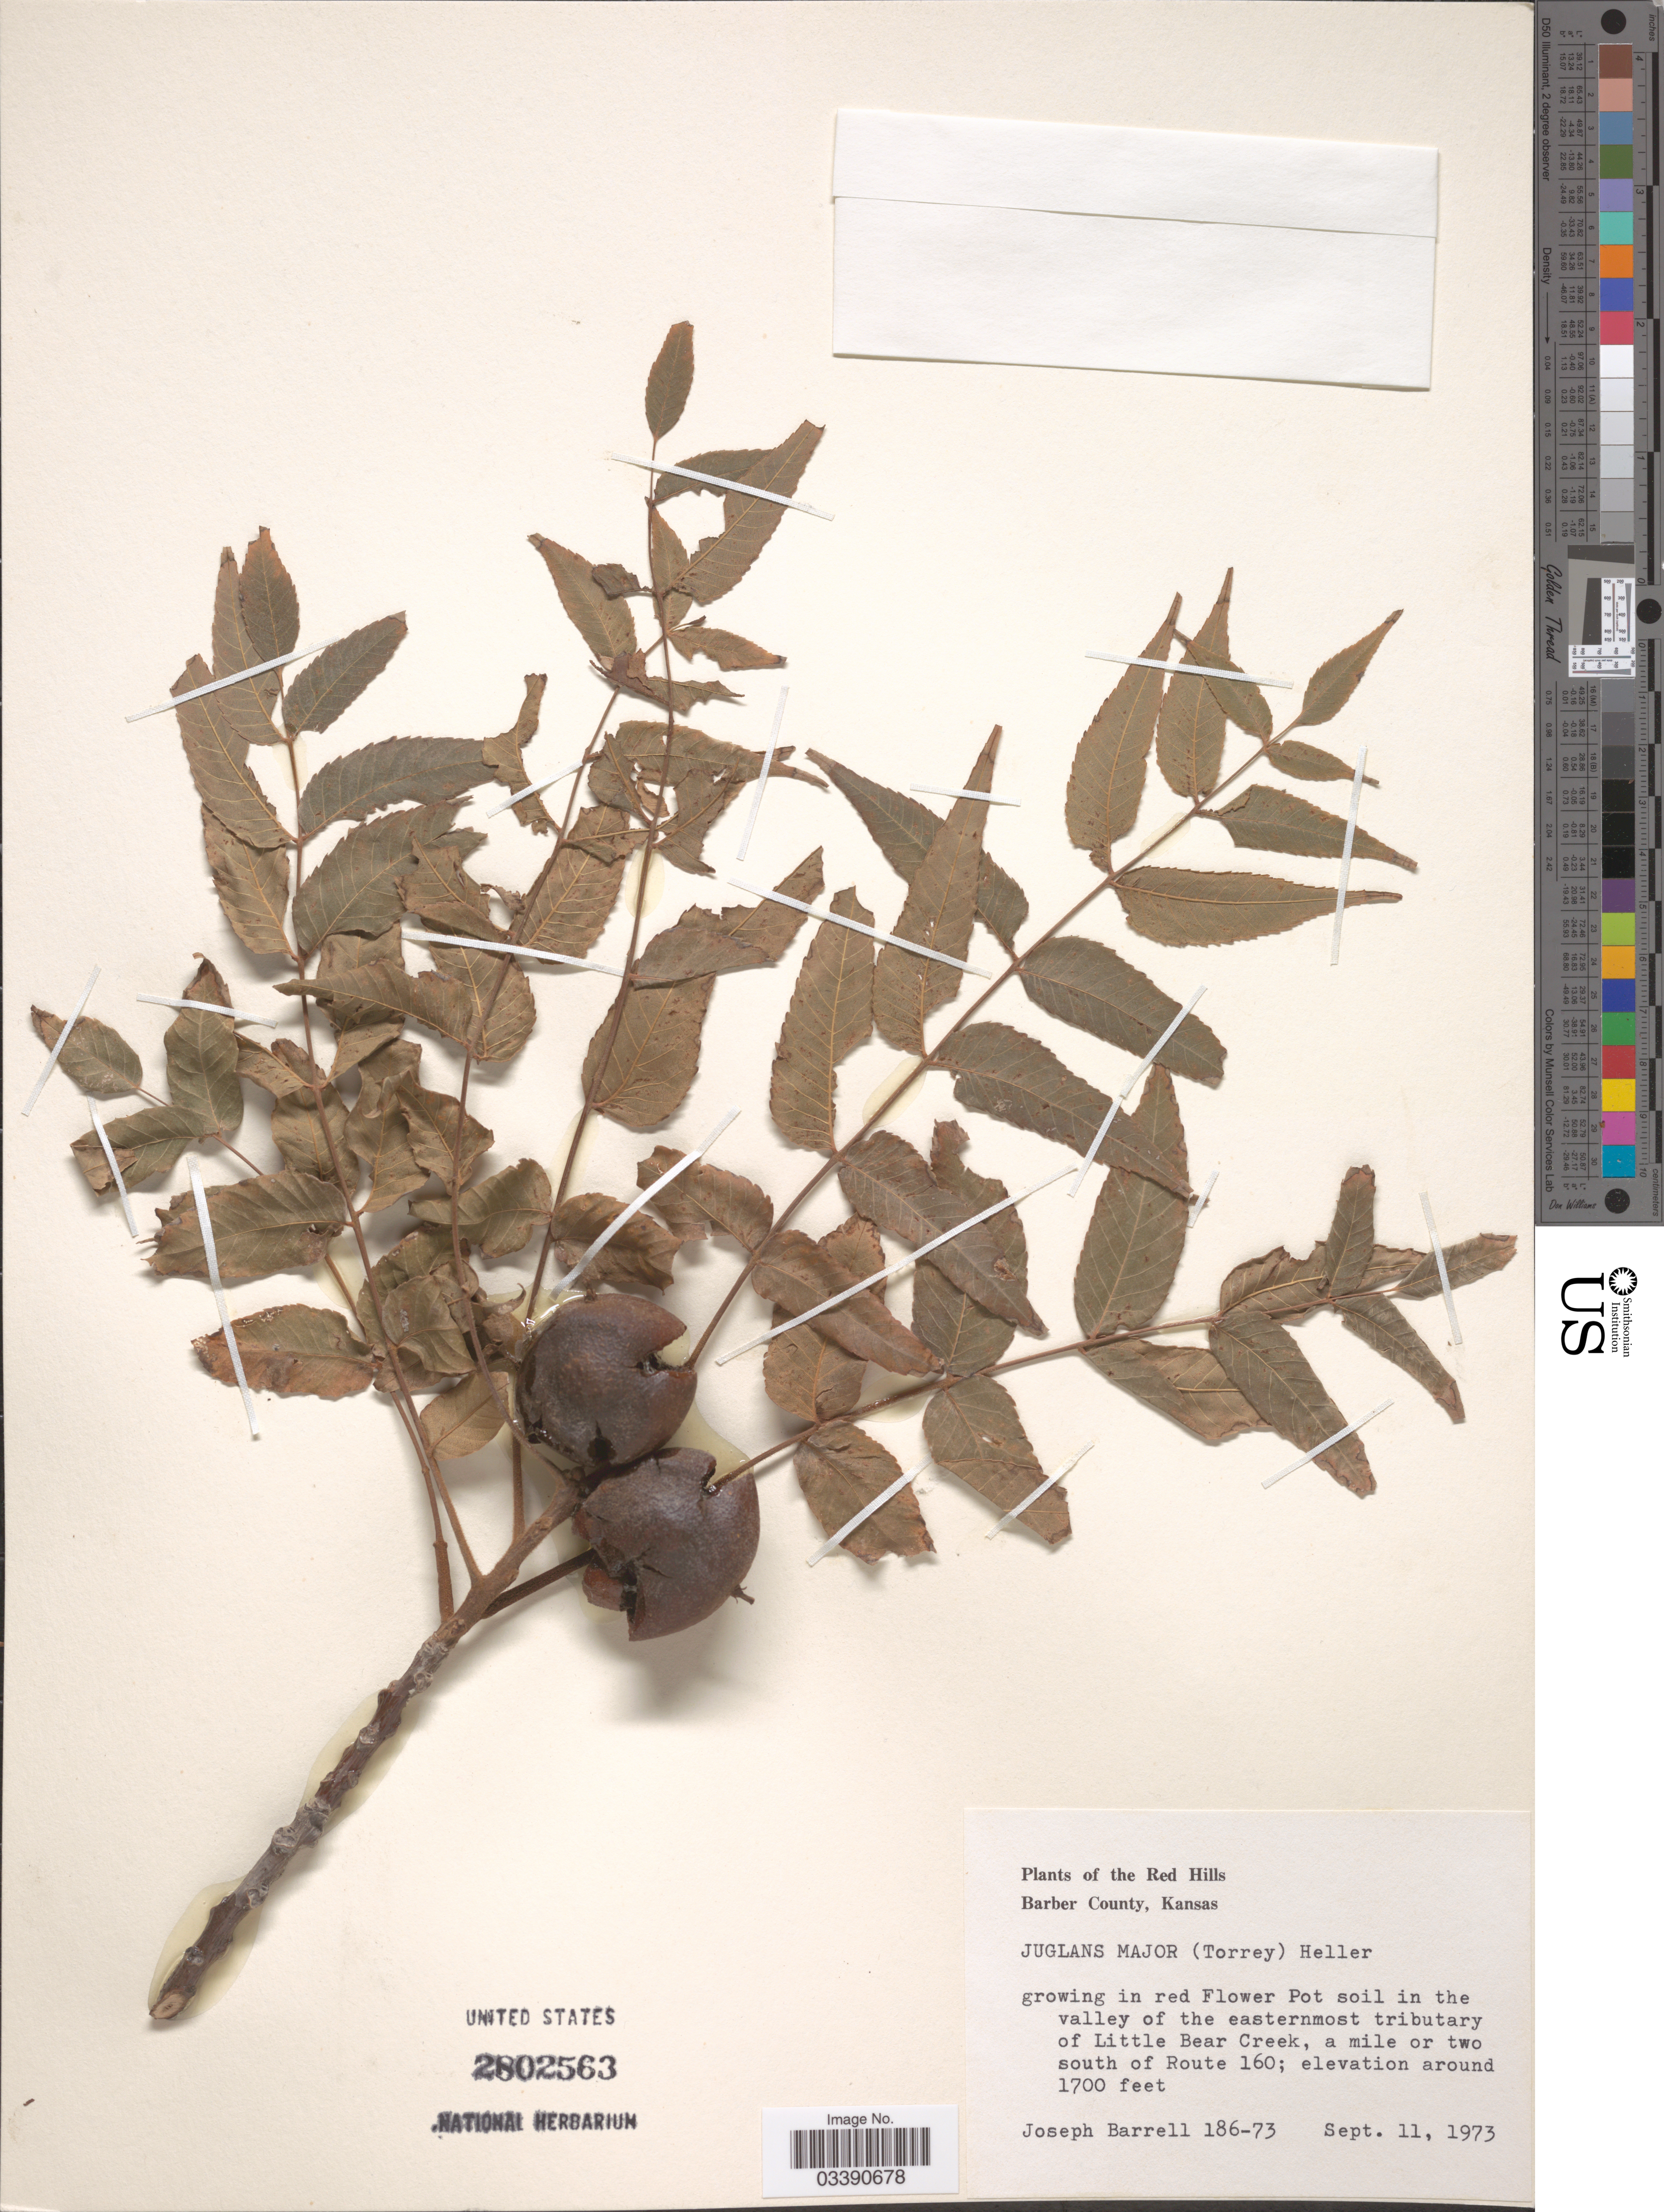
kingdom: Plantae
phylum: Tracheophyta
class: Magnoliopsida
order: Fagales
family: Juglandaceae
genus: Juglans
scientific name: Juglans major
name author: (Torr.) A. Heller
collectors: J. Barrell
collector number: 186-73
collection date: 1973-09-11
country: United States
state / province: Kansas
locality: The Red Hills, Barber County. Growing in red Flower Pot soil in the valley of the easternmost tributary of Little Bear Creek, a mile or two south of Route 160.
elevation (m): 518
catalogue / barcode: US 2802563